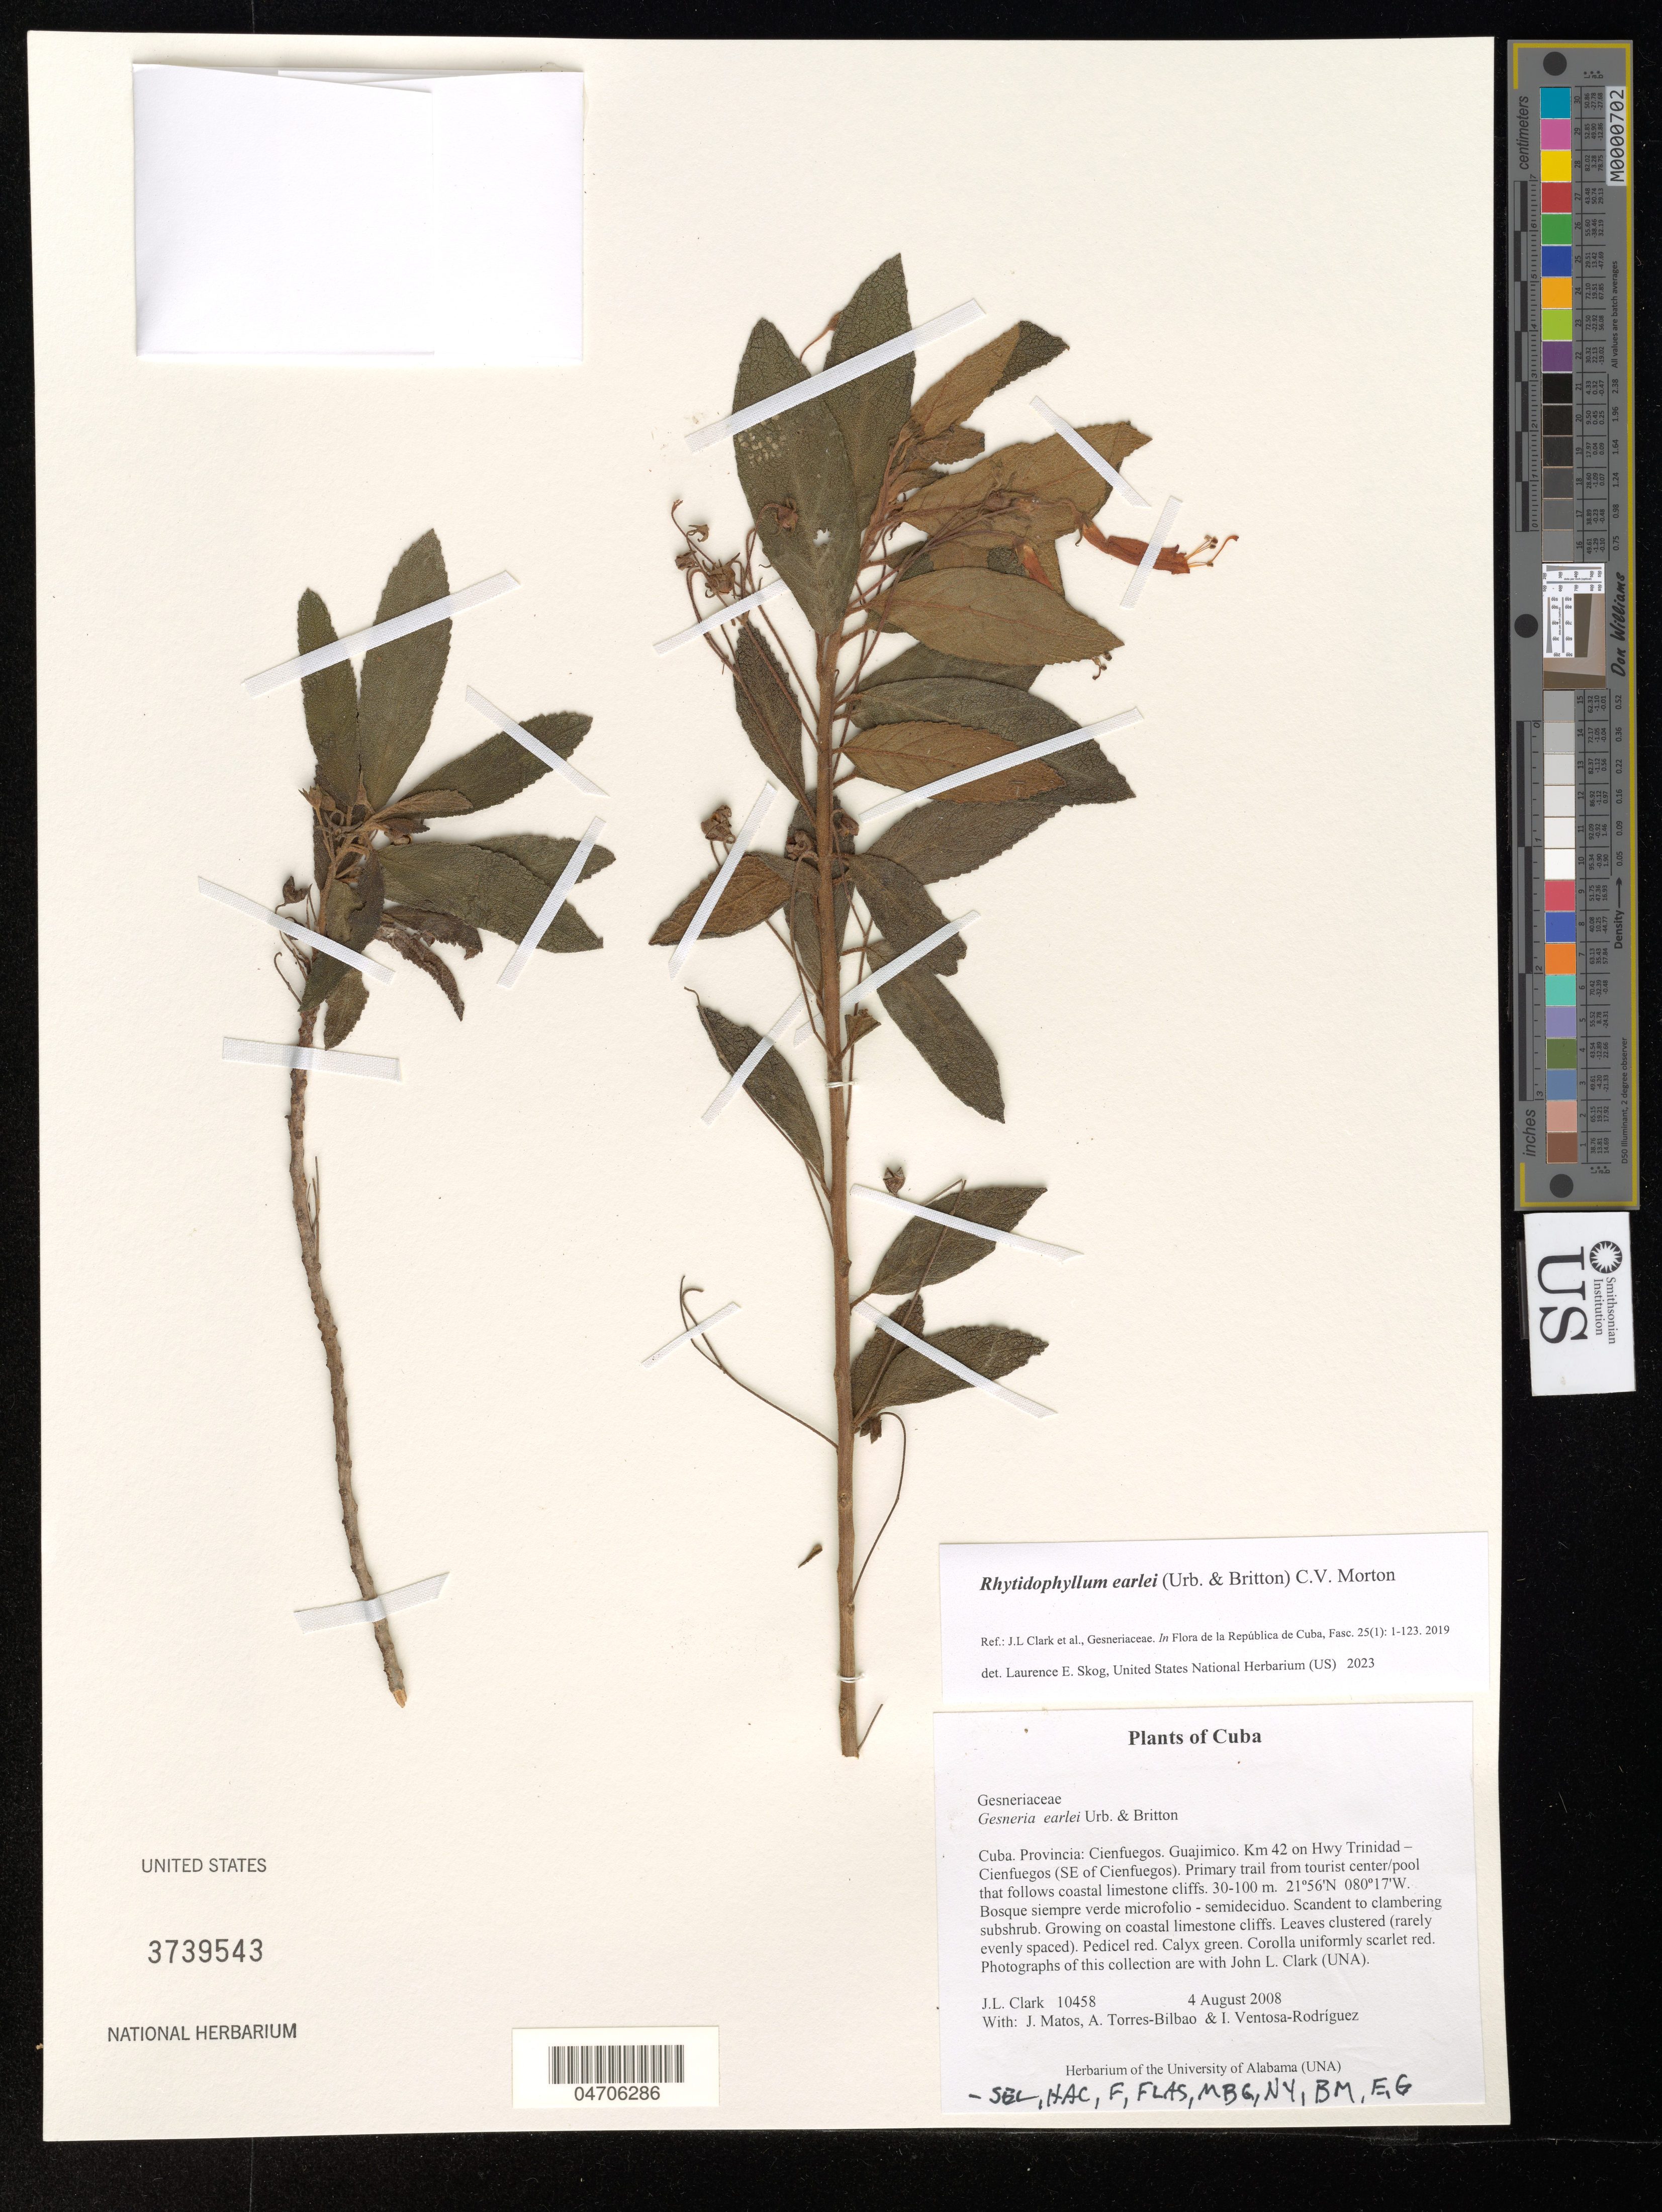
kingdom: Plantae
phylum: Tracheophyta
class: Magnoliopsida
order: Lamiales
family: Gesneriaceae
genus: Rhytidophyllum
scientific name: Rhytidophyllum earlei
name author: (Urb. & Britton) C.V. Morton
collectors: J. L. Clark, J. Matos, A. Torres-Bilbao & I. Ventosa-Rodríquez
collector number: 10458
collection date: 2008-08-04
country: Cuba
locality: Provincia: Cienfuegos. Guajimico. Km 42 on Hwy Trinidad - Cienfuegos (SE of Cienfuegos). Primary trail from tourist center/pool that follows coastal limestone cliffs.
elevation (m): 30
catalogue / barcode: US 3739543